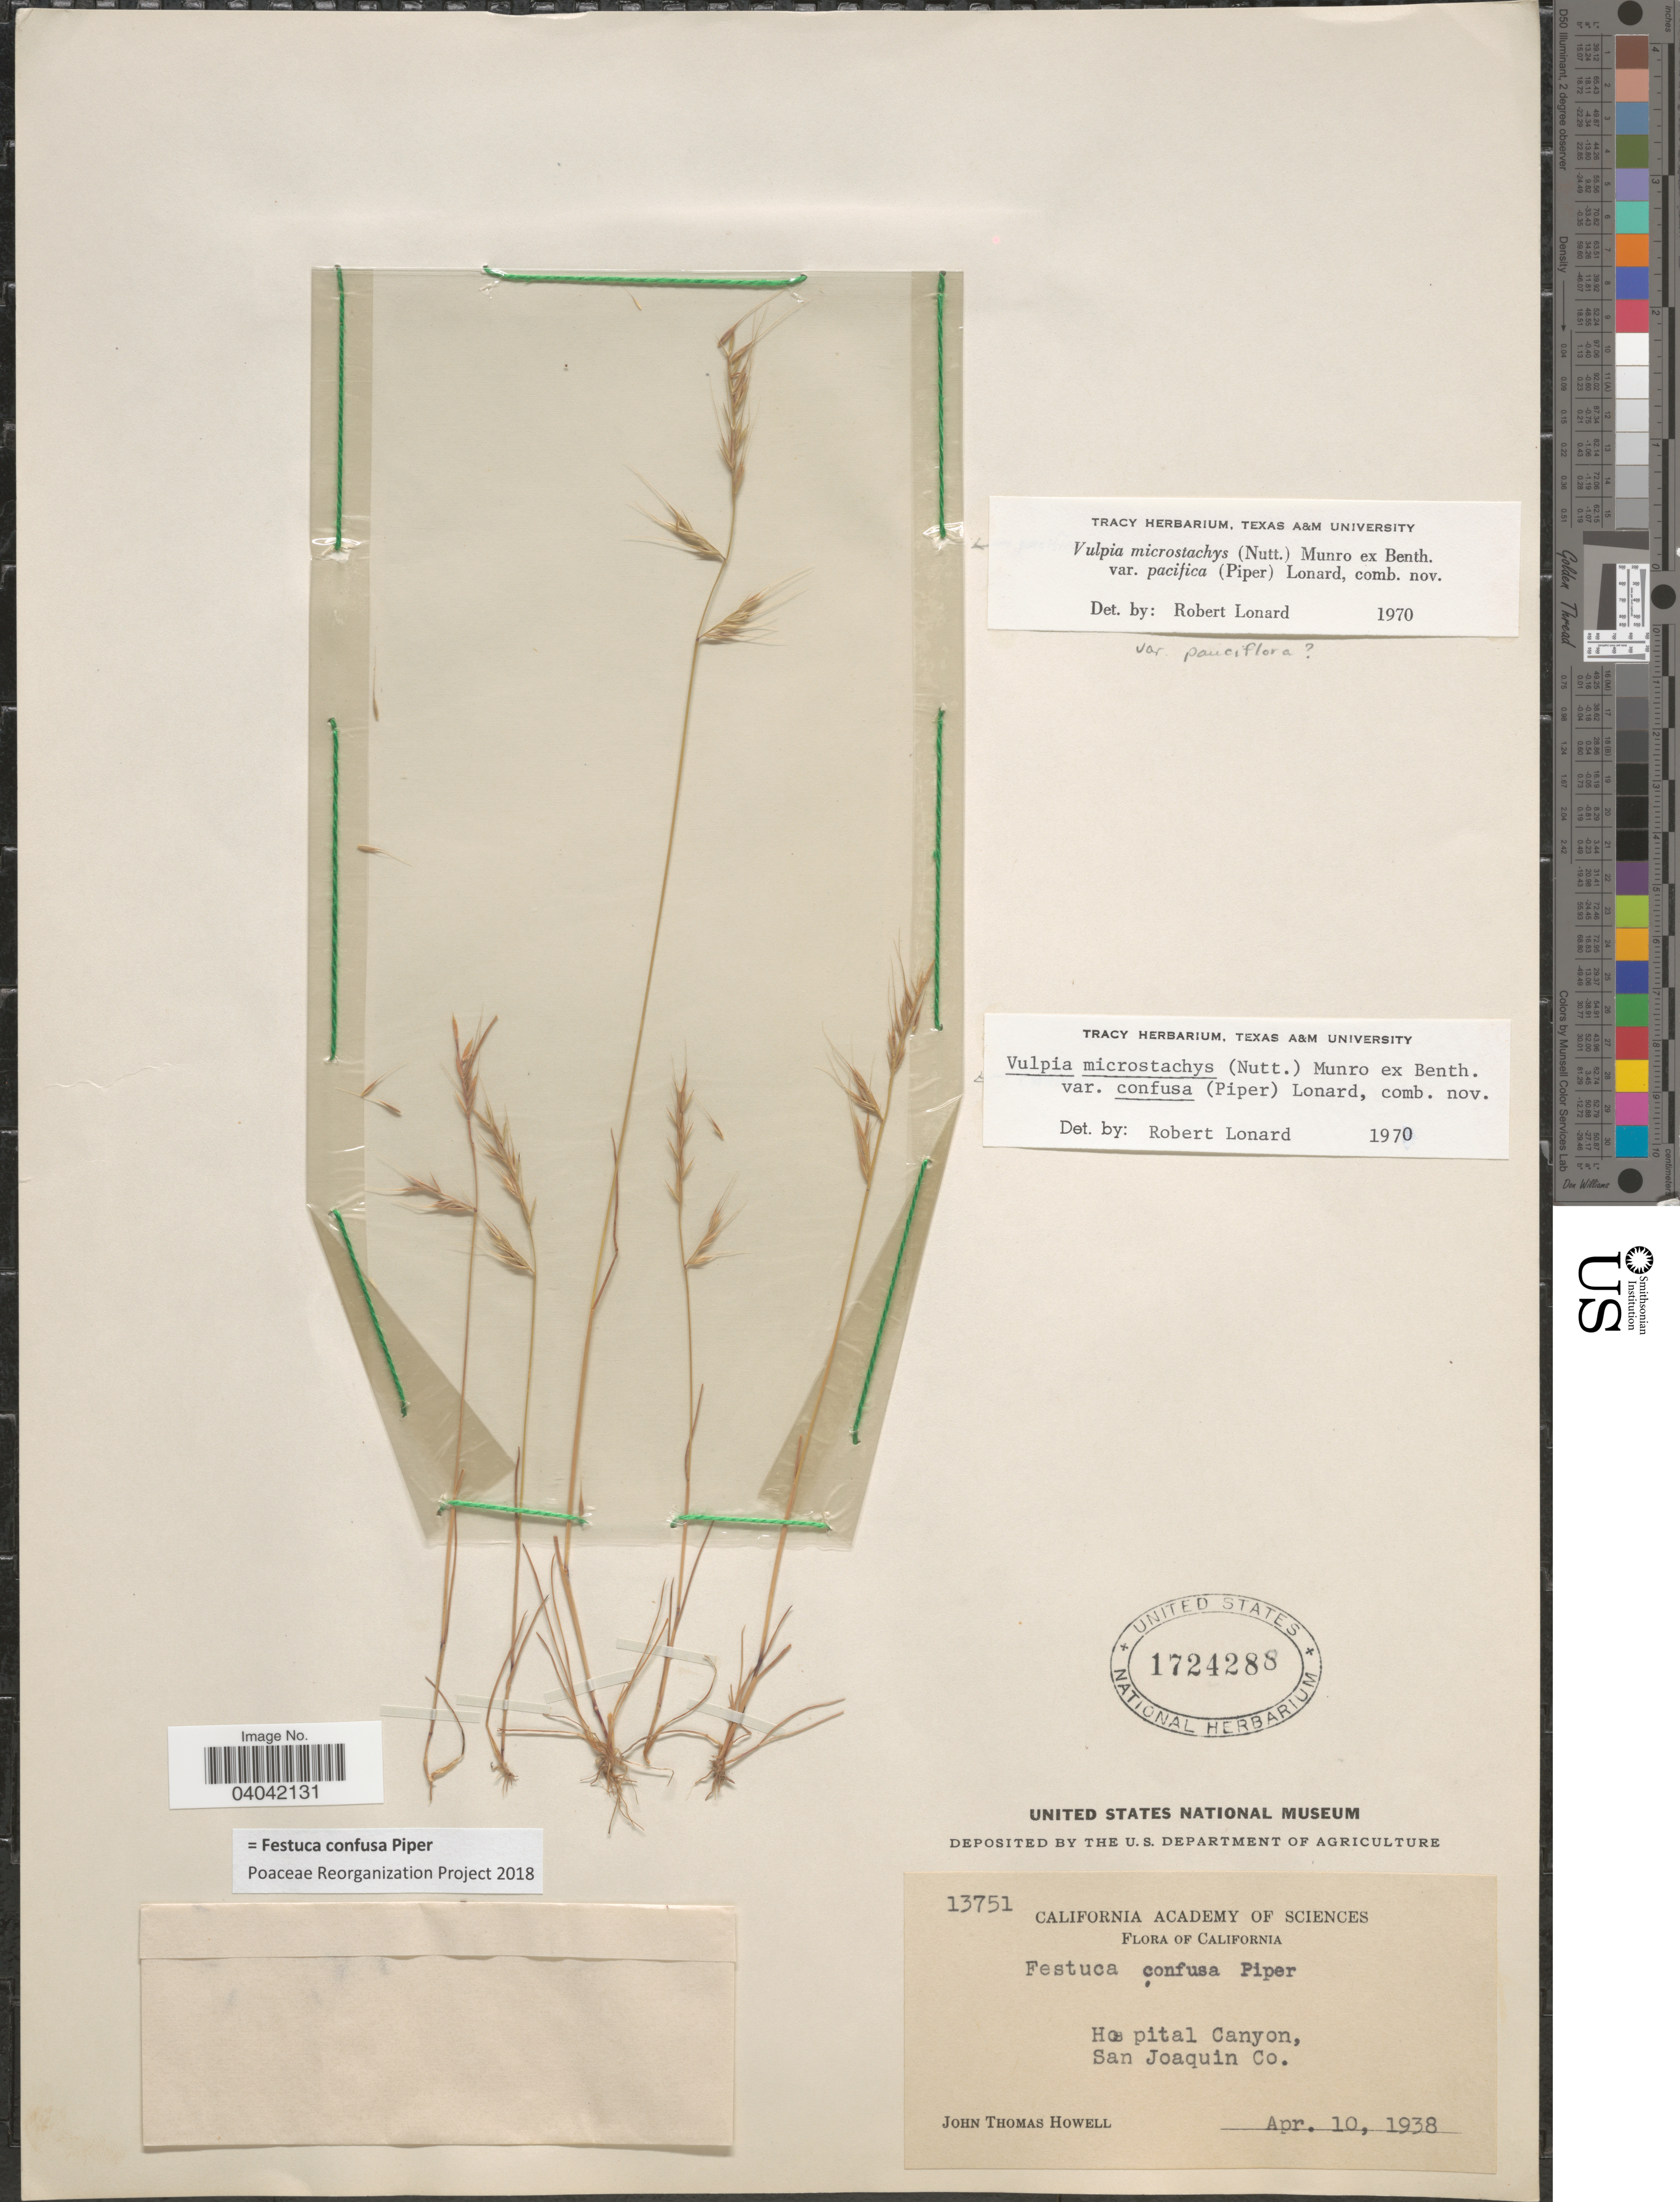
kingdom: Plantae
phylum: Tracheophyta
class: Liliopsida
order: Poales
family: Poaceae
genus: Festuca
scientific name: Festuca confusa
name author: Piper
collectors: J. T. Howell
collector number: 13751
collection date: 1938-04-10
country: United States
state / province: California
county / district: San Joaquin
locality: Hospital Canyon, San Joaquin Co.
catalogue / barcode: US 1724288